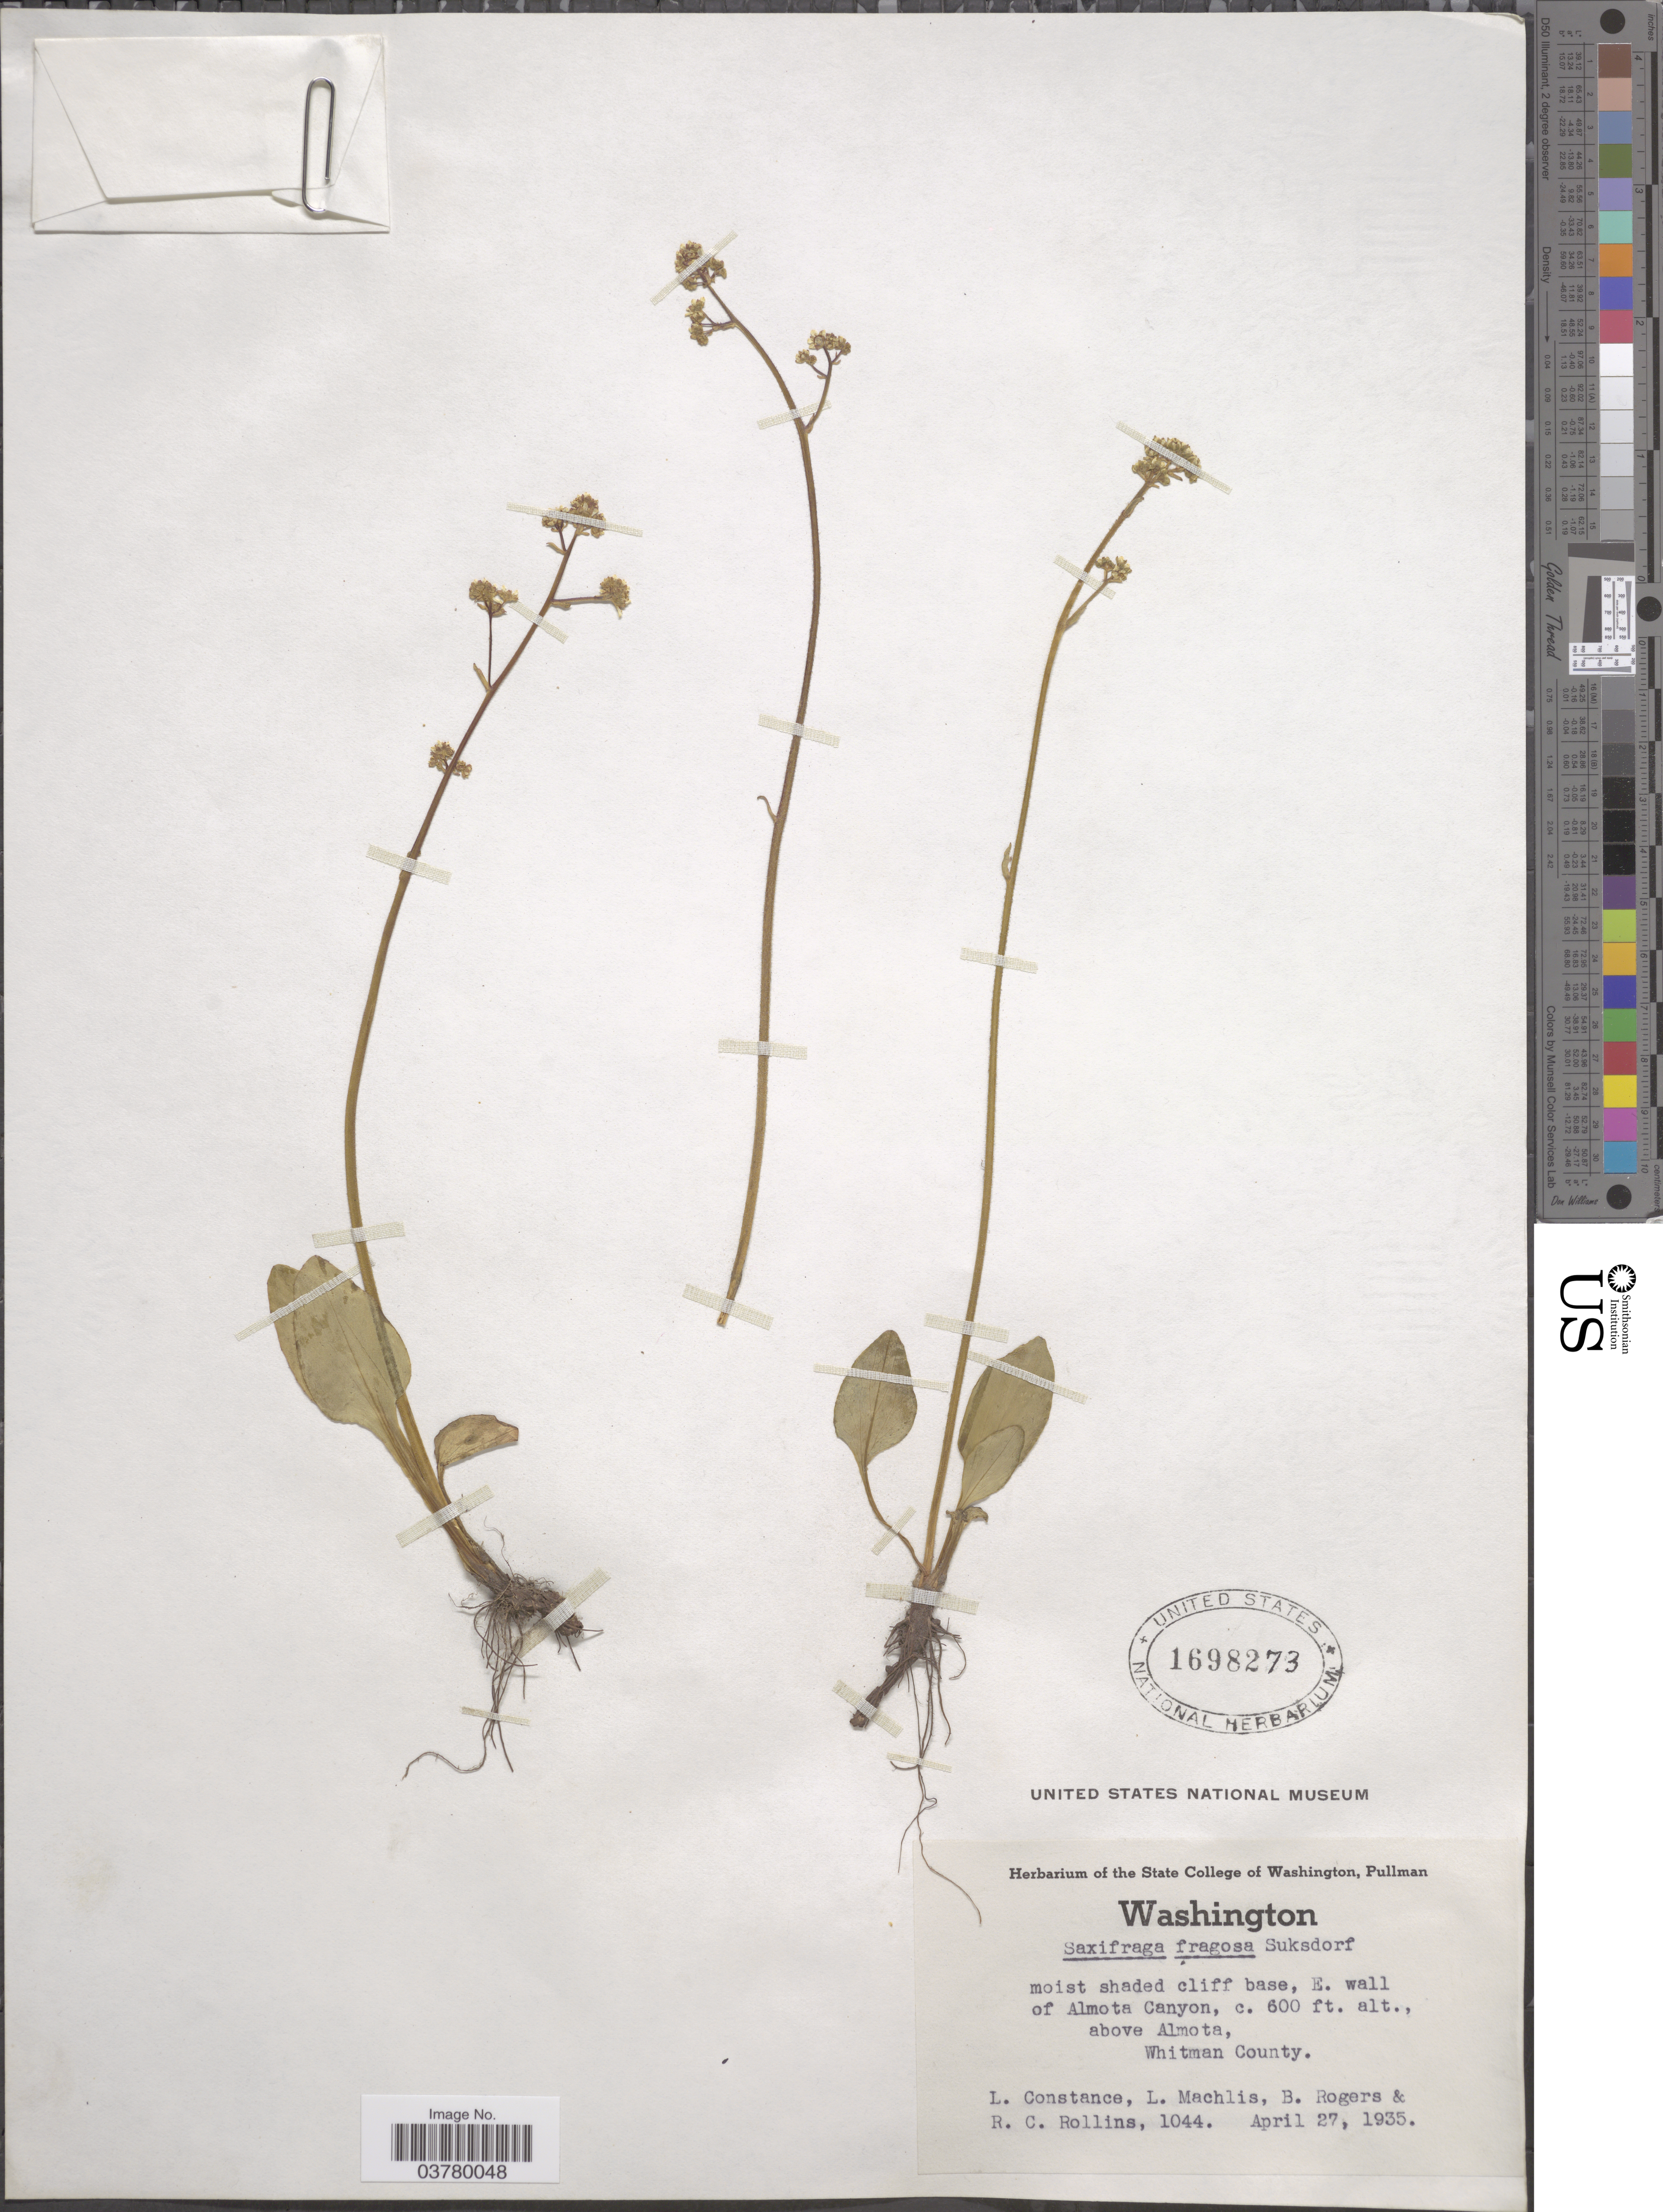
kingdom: Plantae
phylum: Tracheophyta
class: Magnoliopsida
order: Saxifragales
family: Saxifragaceae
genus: Micranthes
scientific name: Micranthes fragosa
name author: (Suksd. ex Small) Small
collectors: L. Constance, L. Machlis, B. Rogers & R. C. Rollins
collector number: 1044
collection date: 1935-04-27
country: United States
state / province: Washington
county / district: Whitman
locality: Moist shaded cliff base, E. wall of Almota Canyon, above Almota, Whitman County.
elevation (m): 183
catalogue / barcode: US 1698273